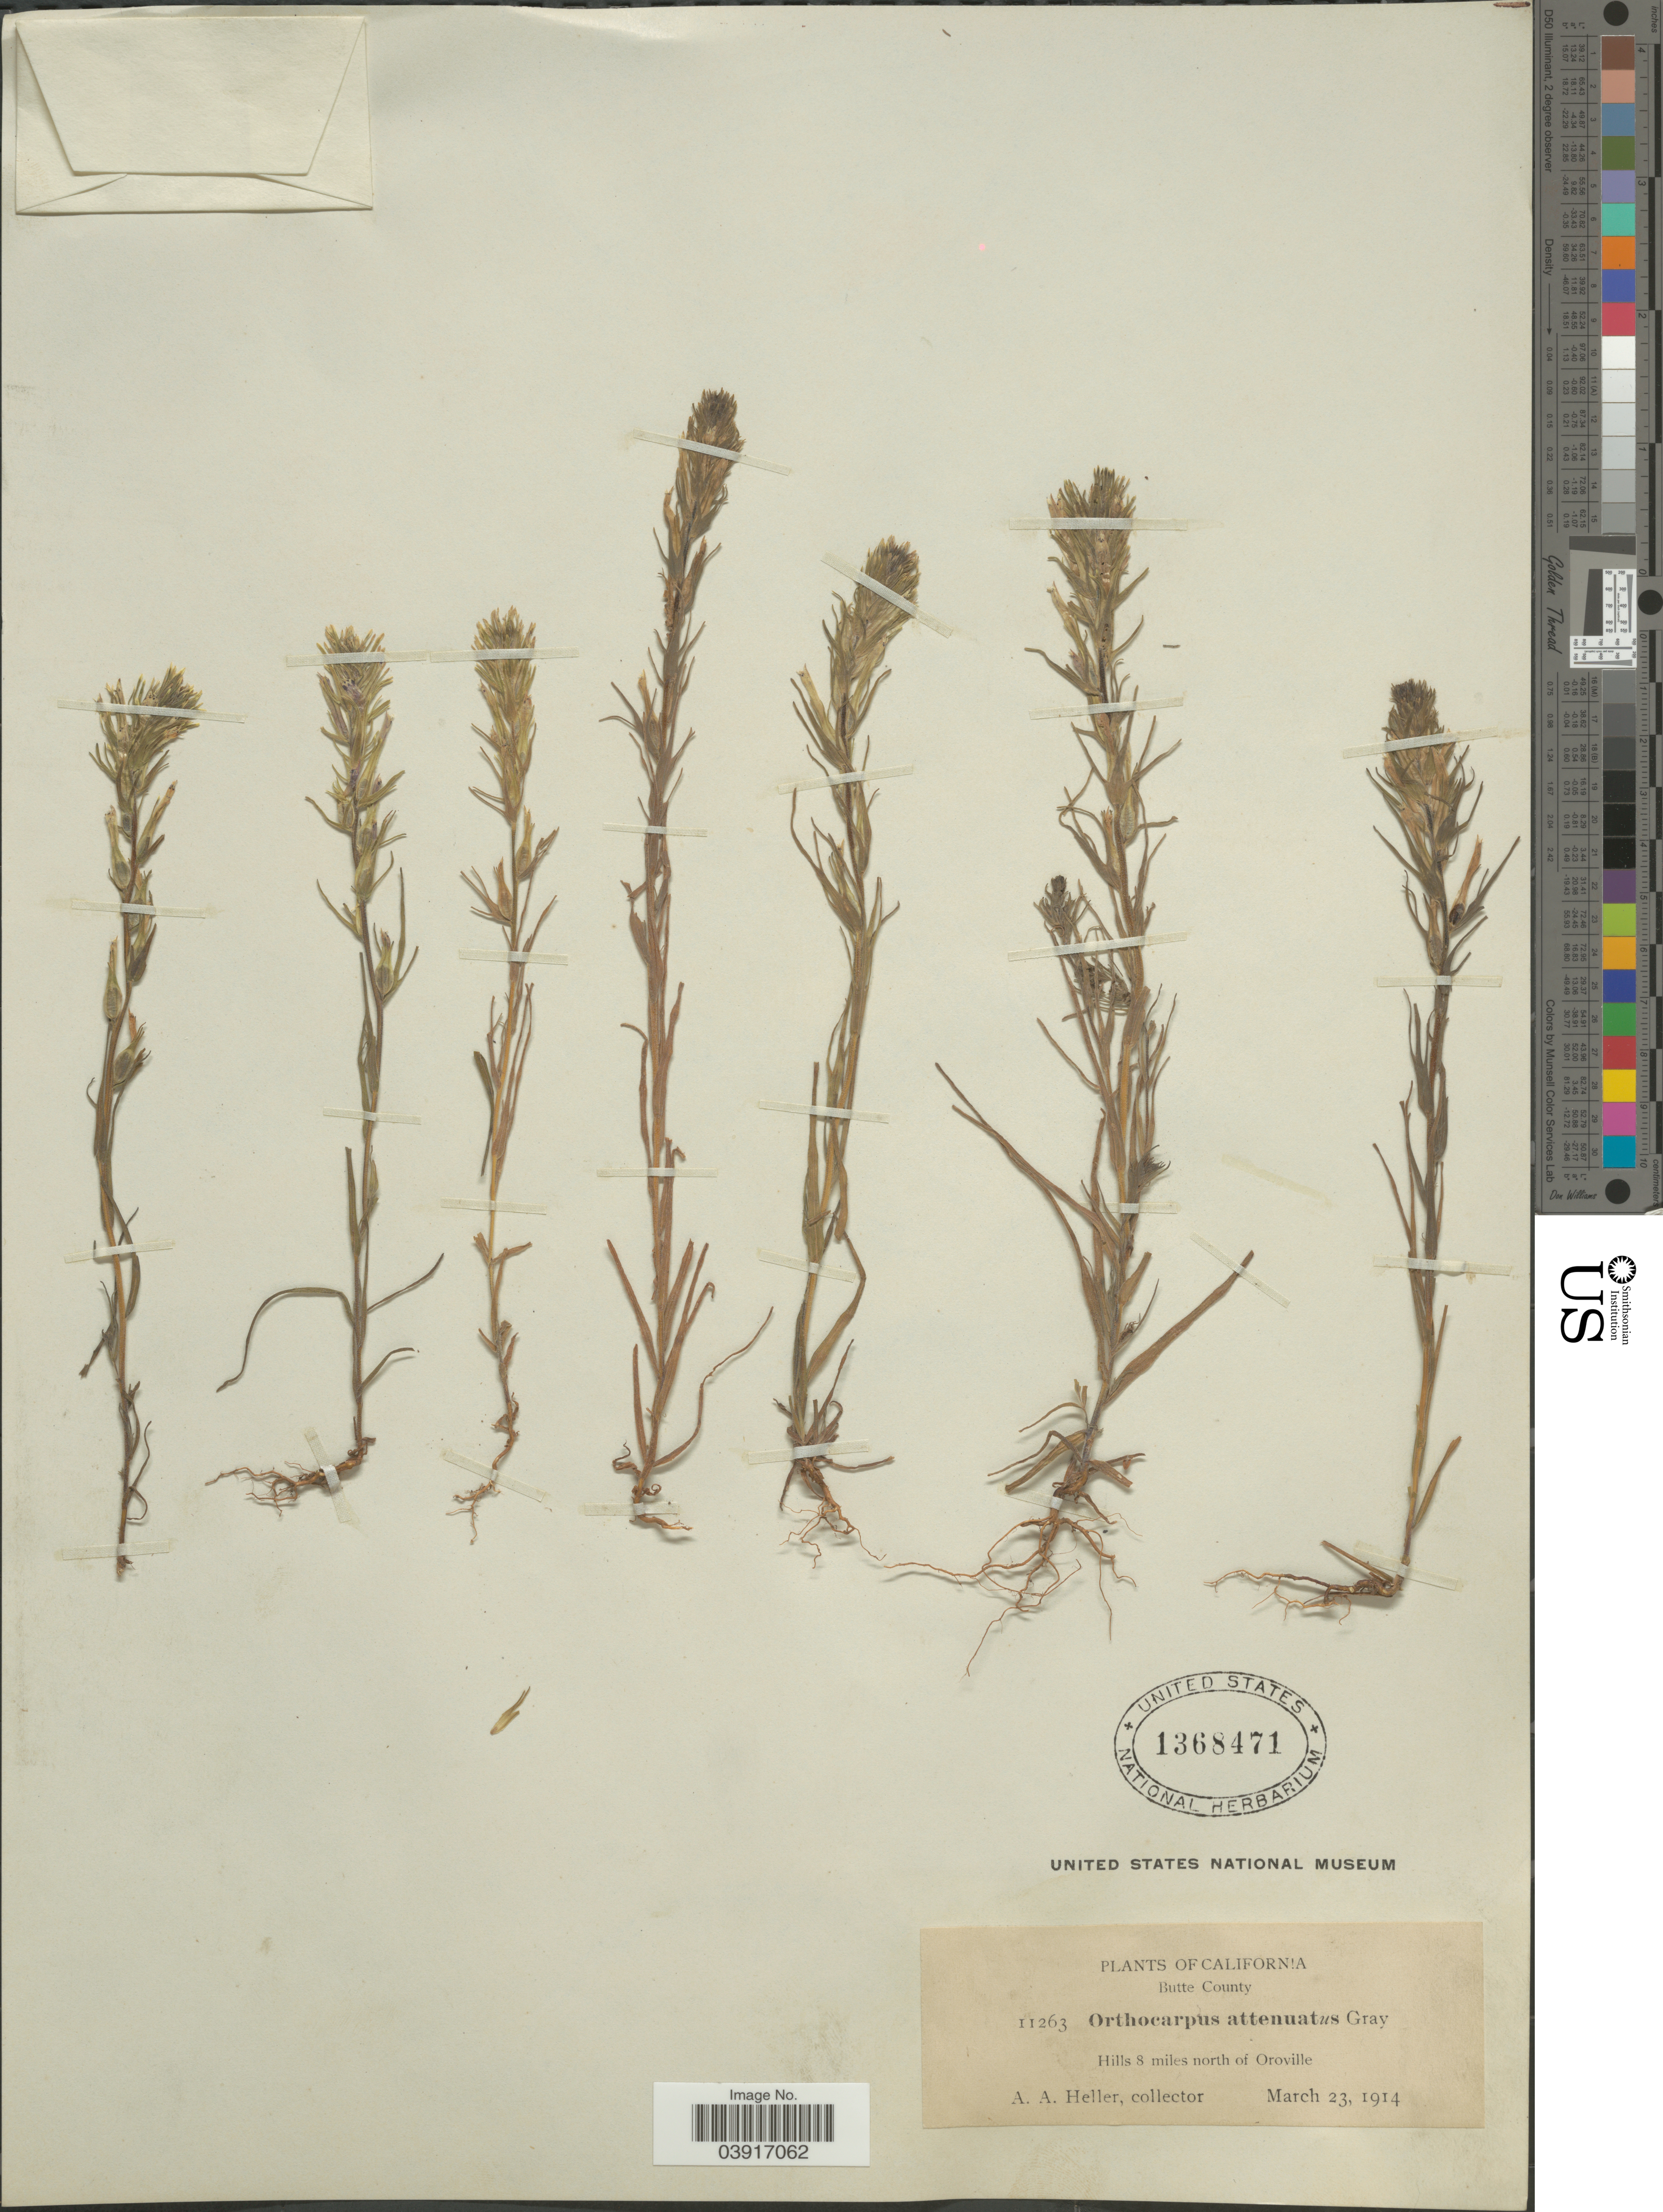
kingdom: Plantae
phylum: Tracheophyta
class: Magnoliopsida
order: Lamiales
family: Orobanchaceae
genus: Orthocarpus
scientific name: Orthocarpus attenuatus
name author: A. Gray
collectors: A. A. Heller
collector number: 11263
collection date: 1914-03-23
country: United States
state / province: California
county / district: Butte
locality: Butte County. Hills 8 miles north of Oroville.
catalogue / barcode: US 1368471